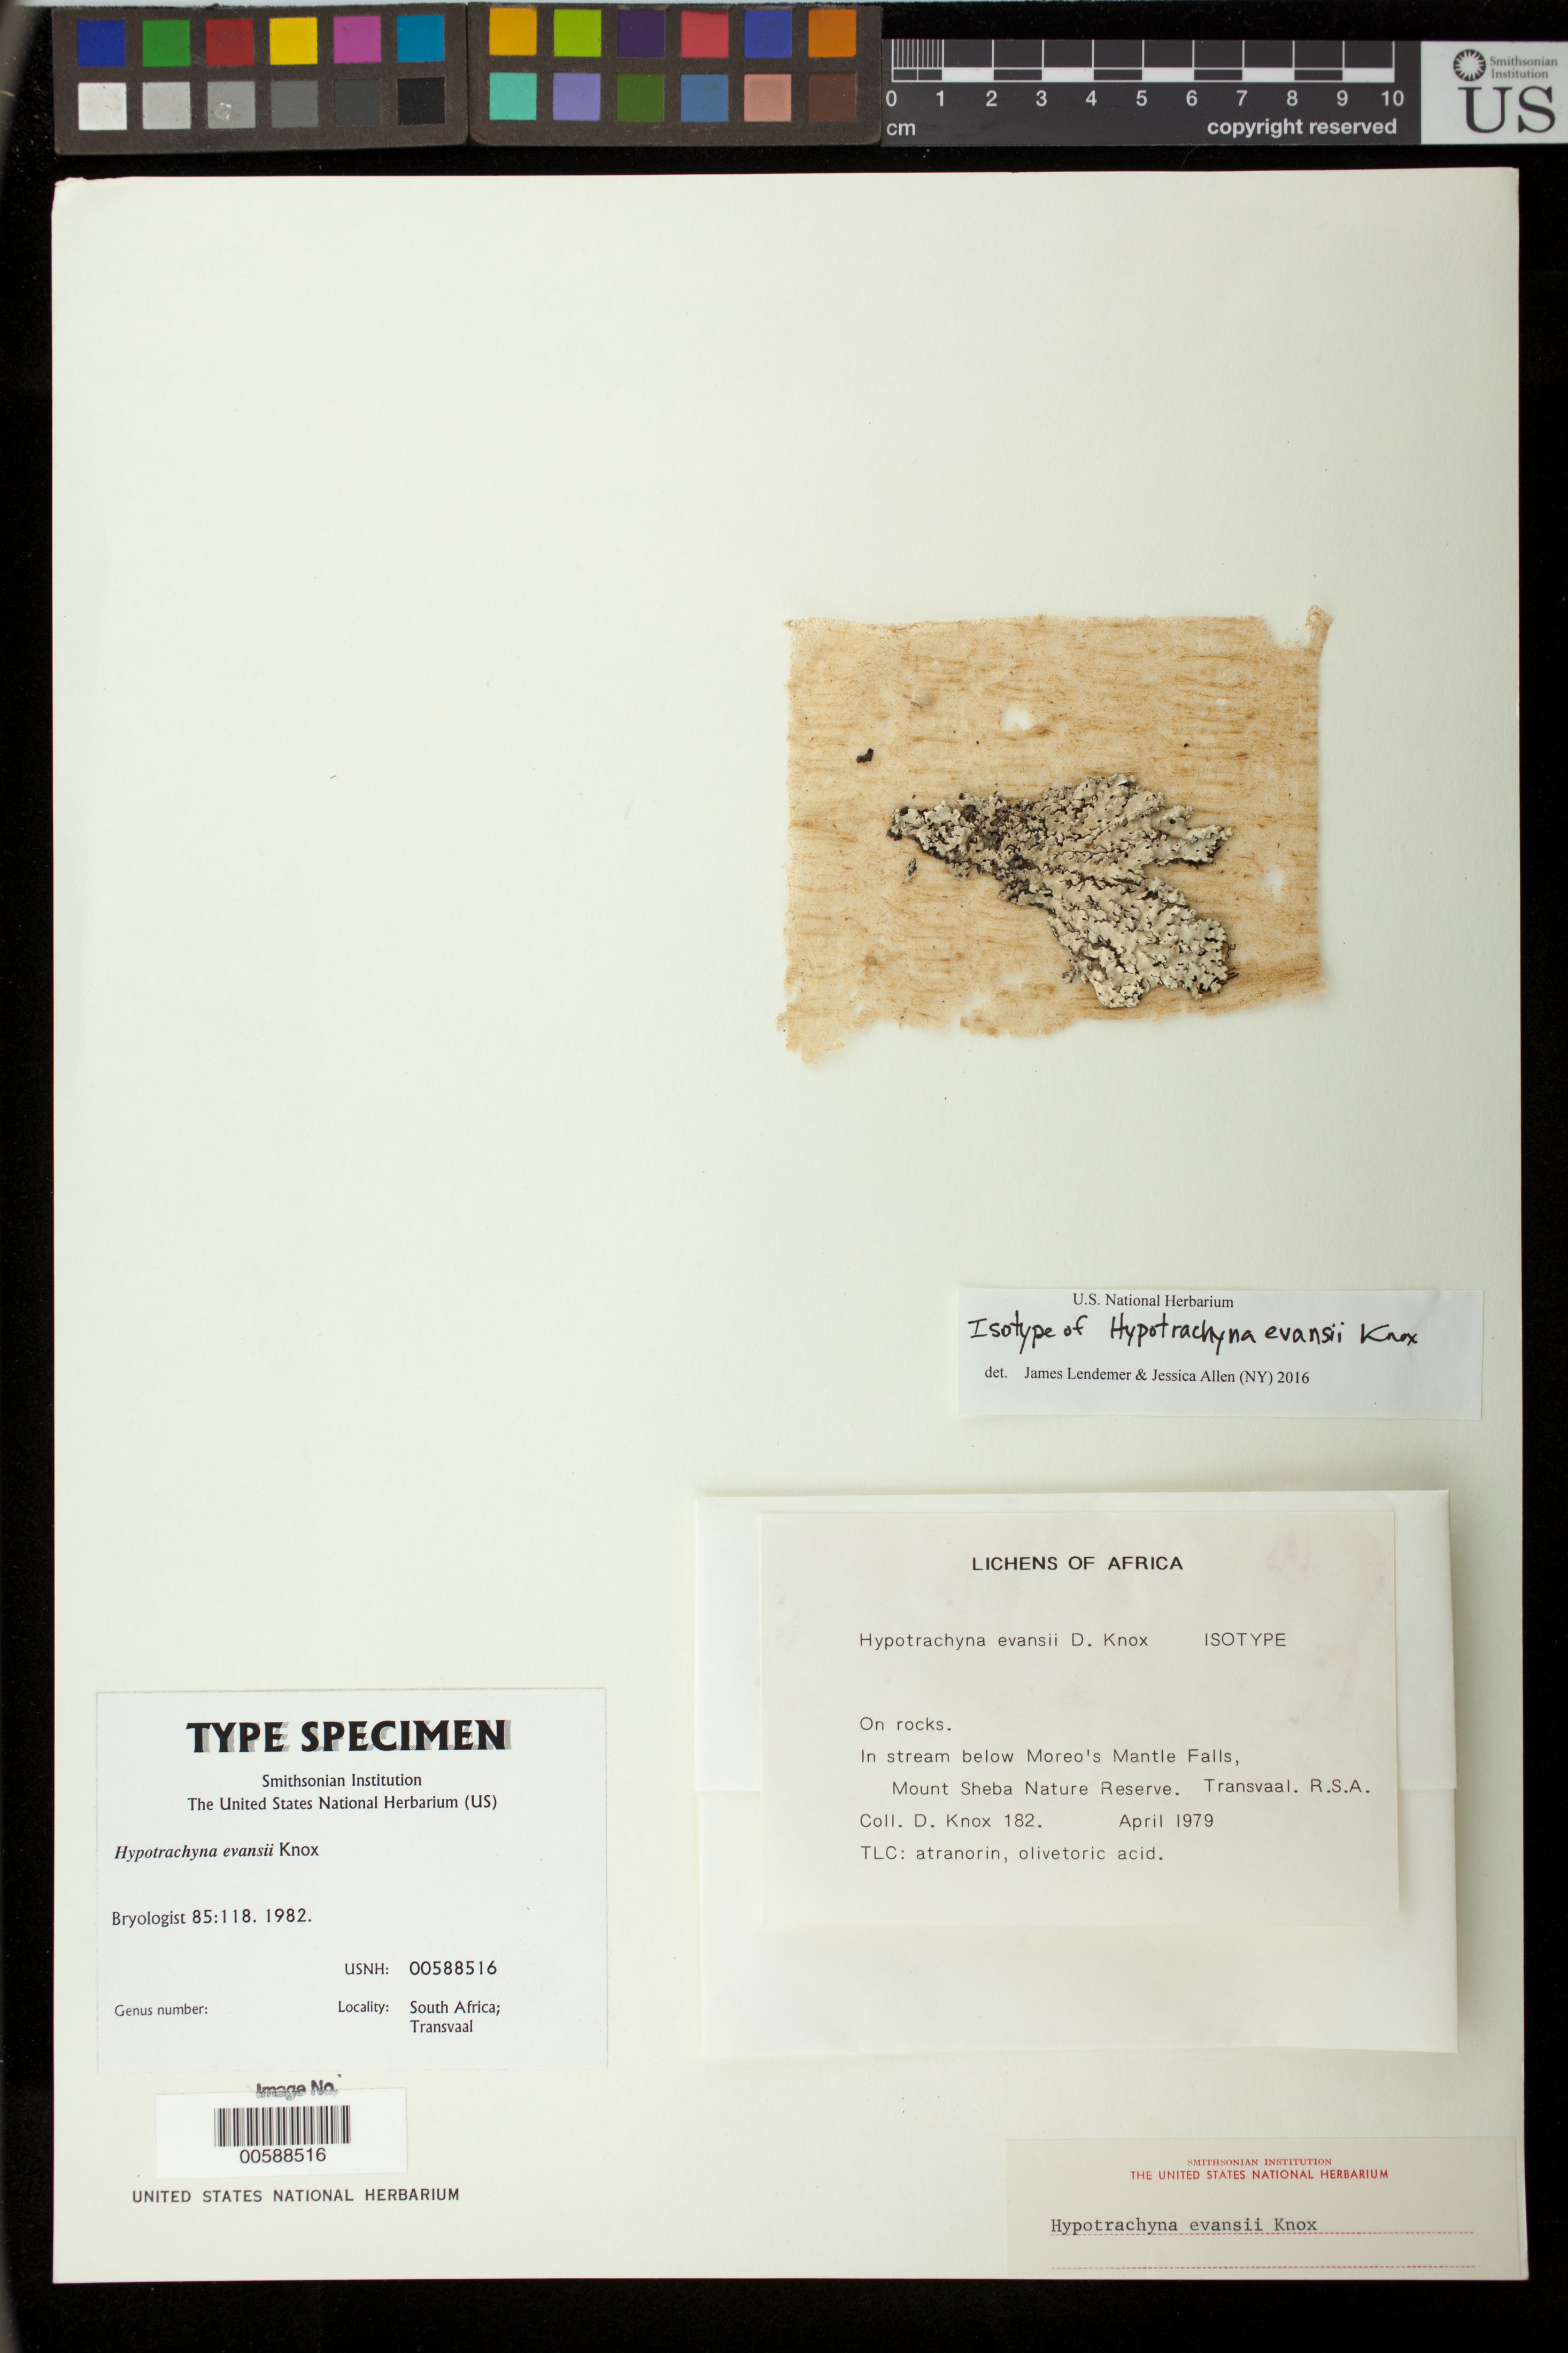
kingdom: Fungi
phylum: Ascomycota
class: Lecanoromycetes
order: Lecanorales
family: Parmeliaceae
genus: Hypotrachyna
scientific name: Hypotrachyna evansii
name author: M.D.E. Knox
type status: Isotype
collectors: M. D. E. Knox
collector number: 182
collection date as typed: Apr 1979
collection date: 1979-04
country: South Africa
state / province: Mpumalanga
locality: Mount Sheba Nature Reserve. Transvaal